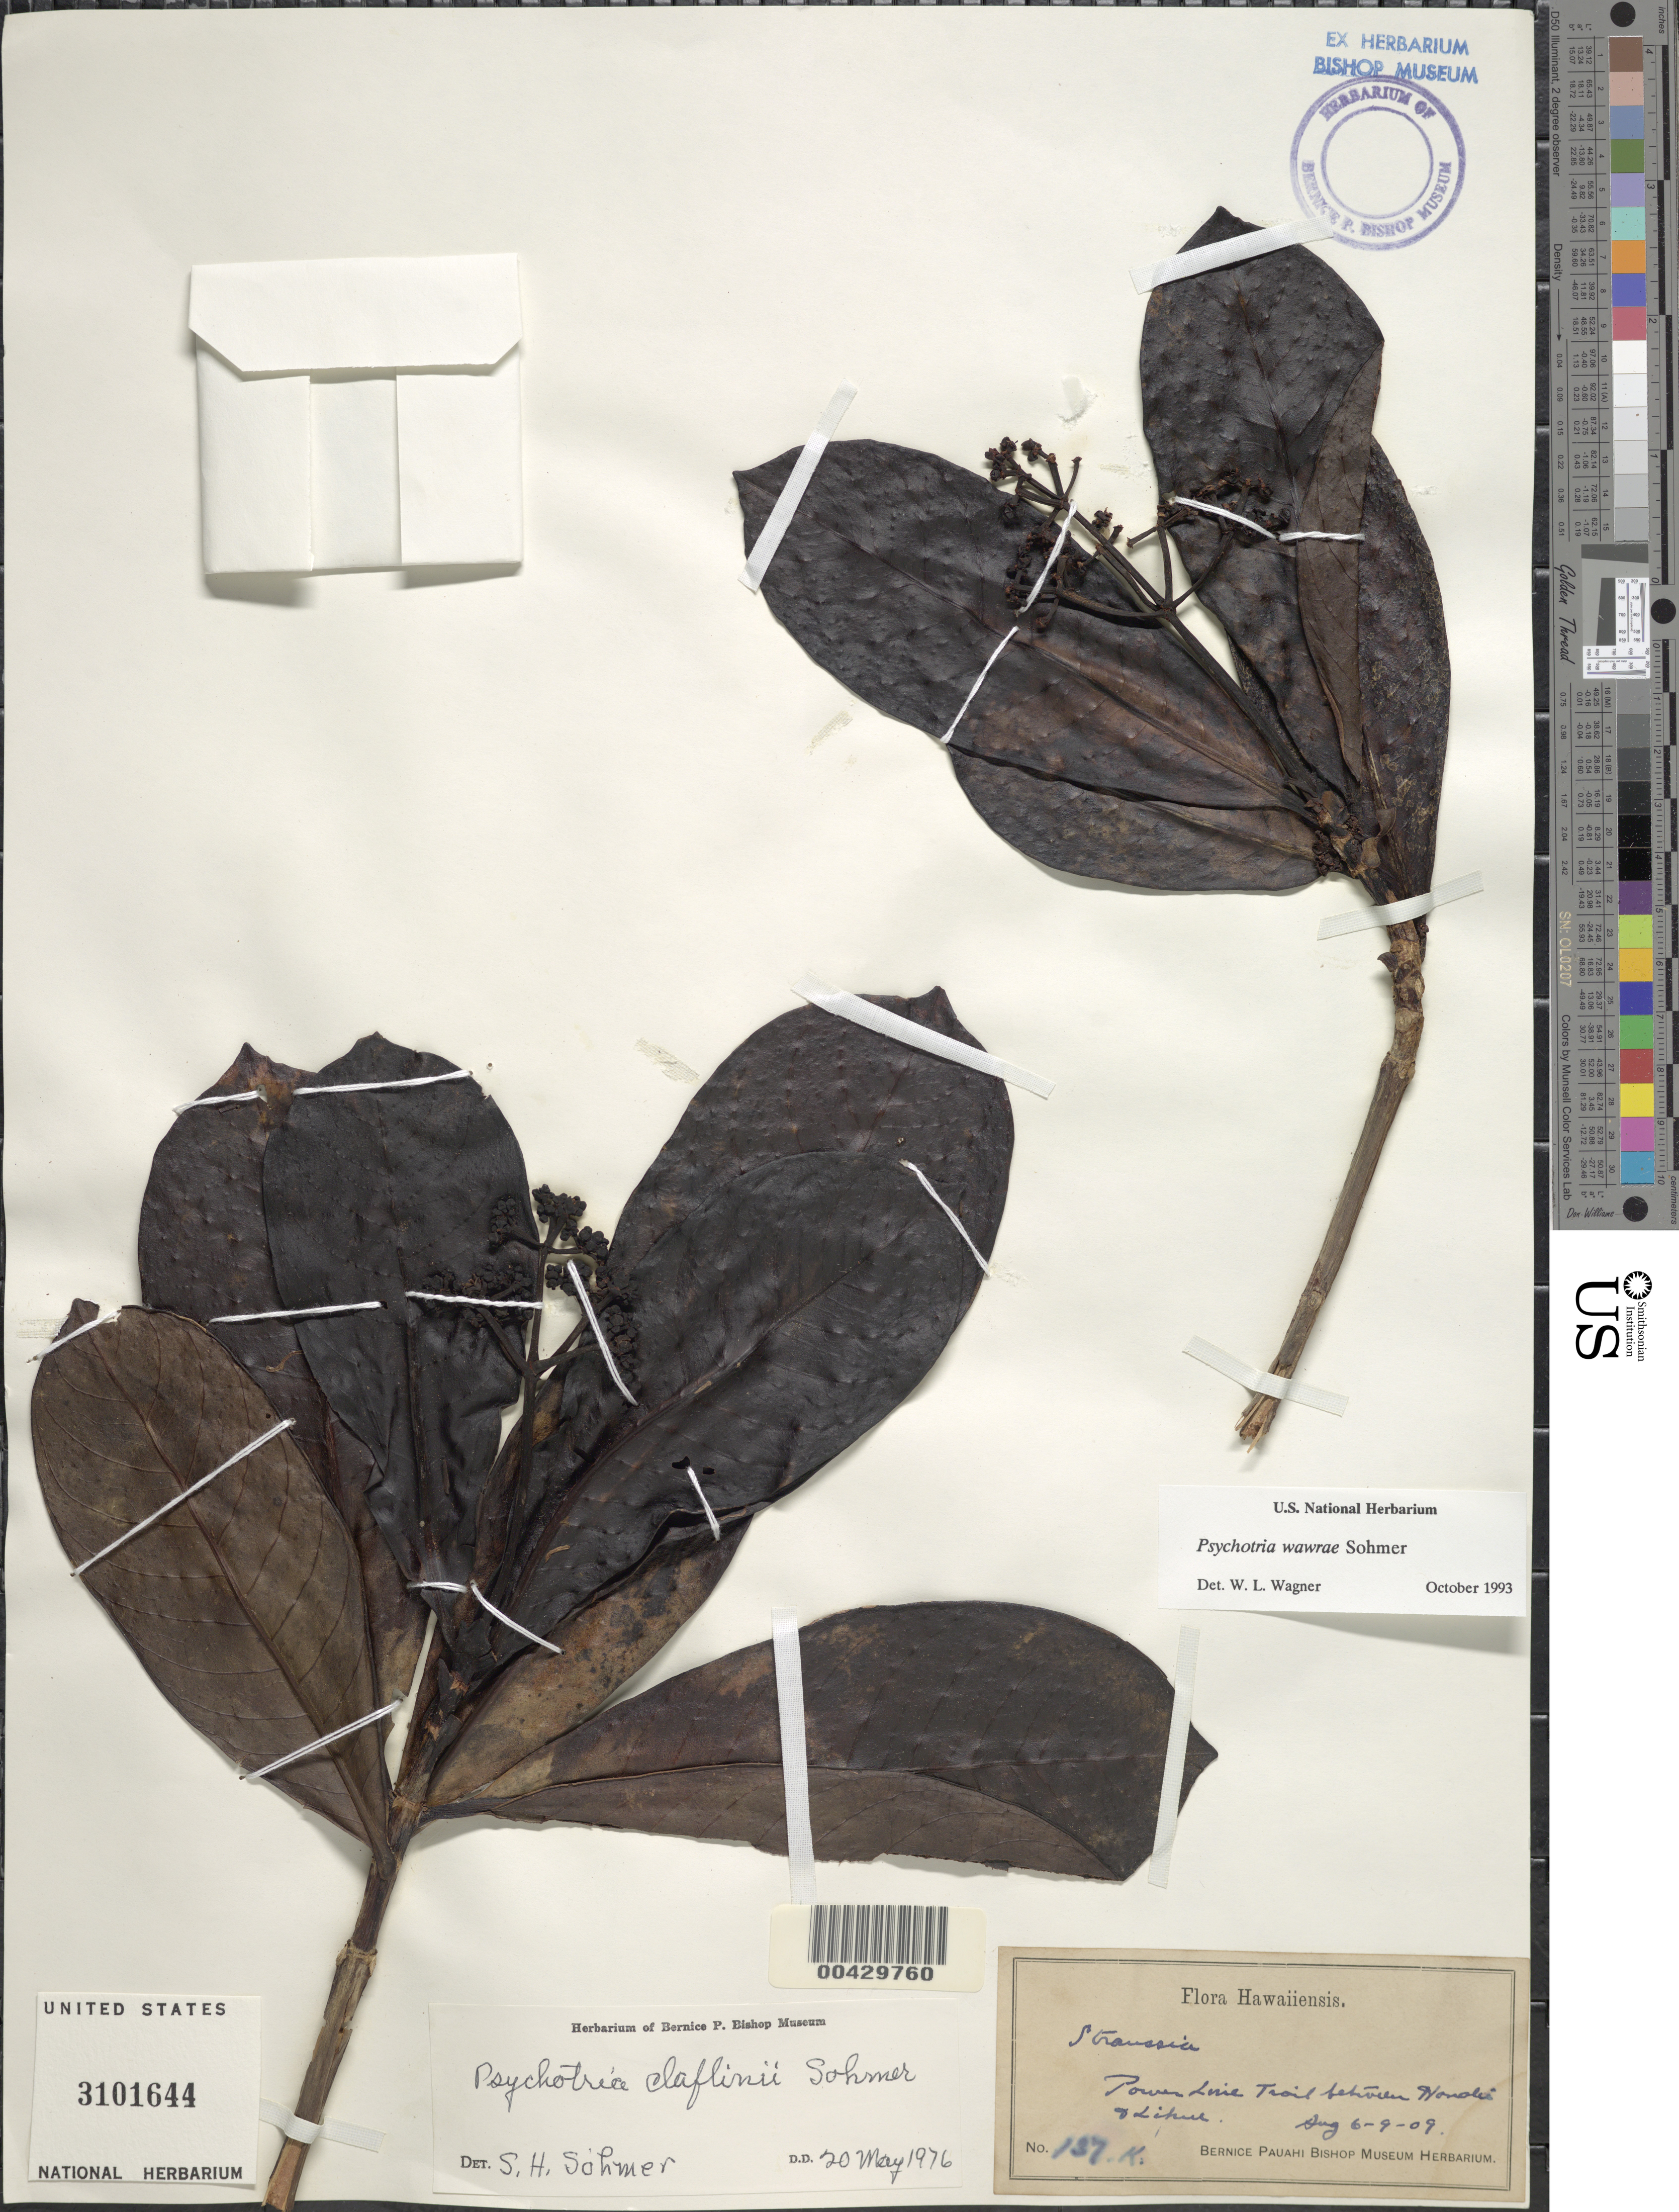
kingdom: Plantae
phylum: Tracheophyta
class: Magnoliopsida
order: Gentianales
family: Rubiaceae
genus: Psychotria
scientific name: Psychotria wawrae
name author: Sohmer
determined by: Wagner, W. L., (BOT), Smithsonian Institution - National Museum of Natural History (UNITED STATES)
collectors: C. N. Forbes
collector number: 789.K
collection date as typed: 6 Aug 1909 to 9 Aug 1909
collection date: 1909-08-06/1909-08-09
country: United States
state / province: Hawaii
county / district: Kauai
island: Kaua'i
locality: Power Line Trail between Honolii and Lihue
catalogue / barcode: US 3101644